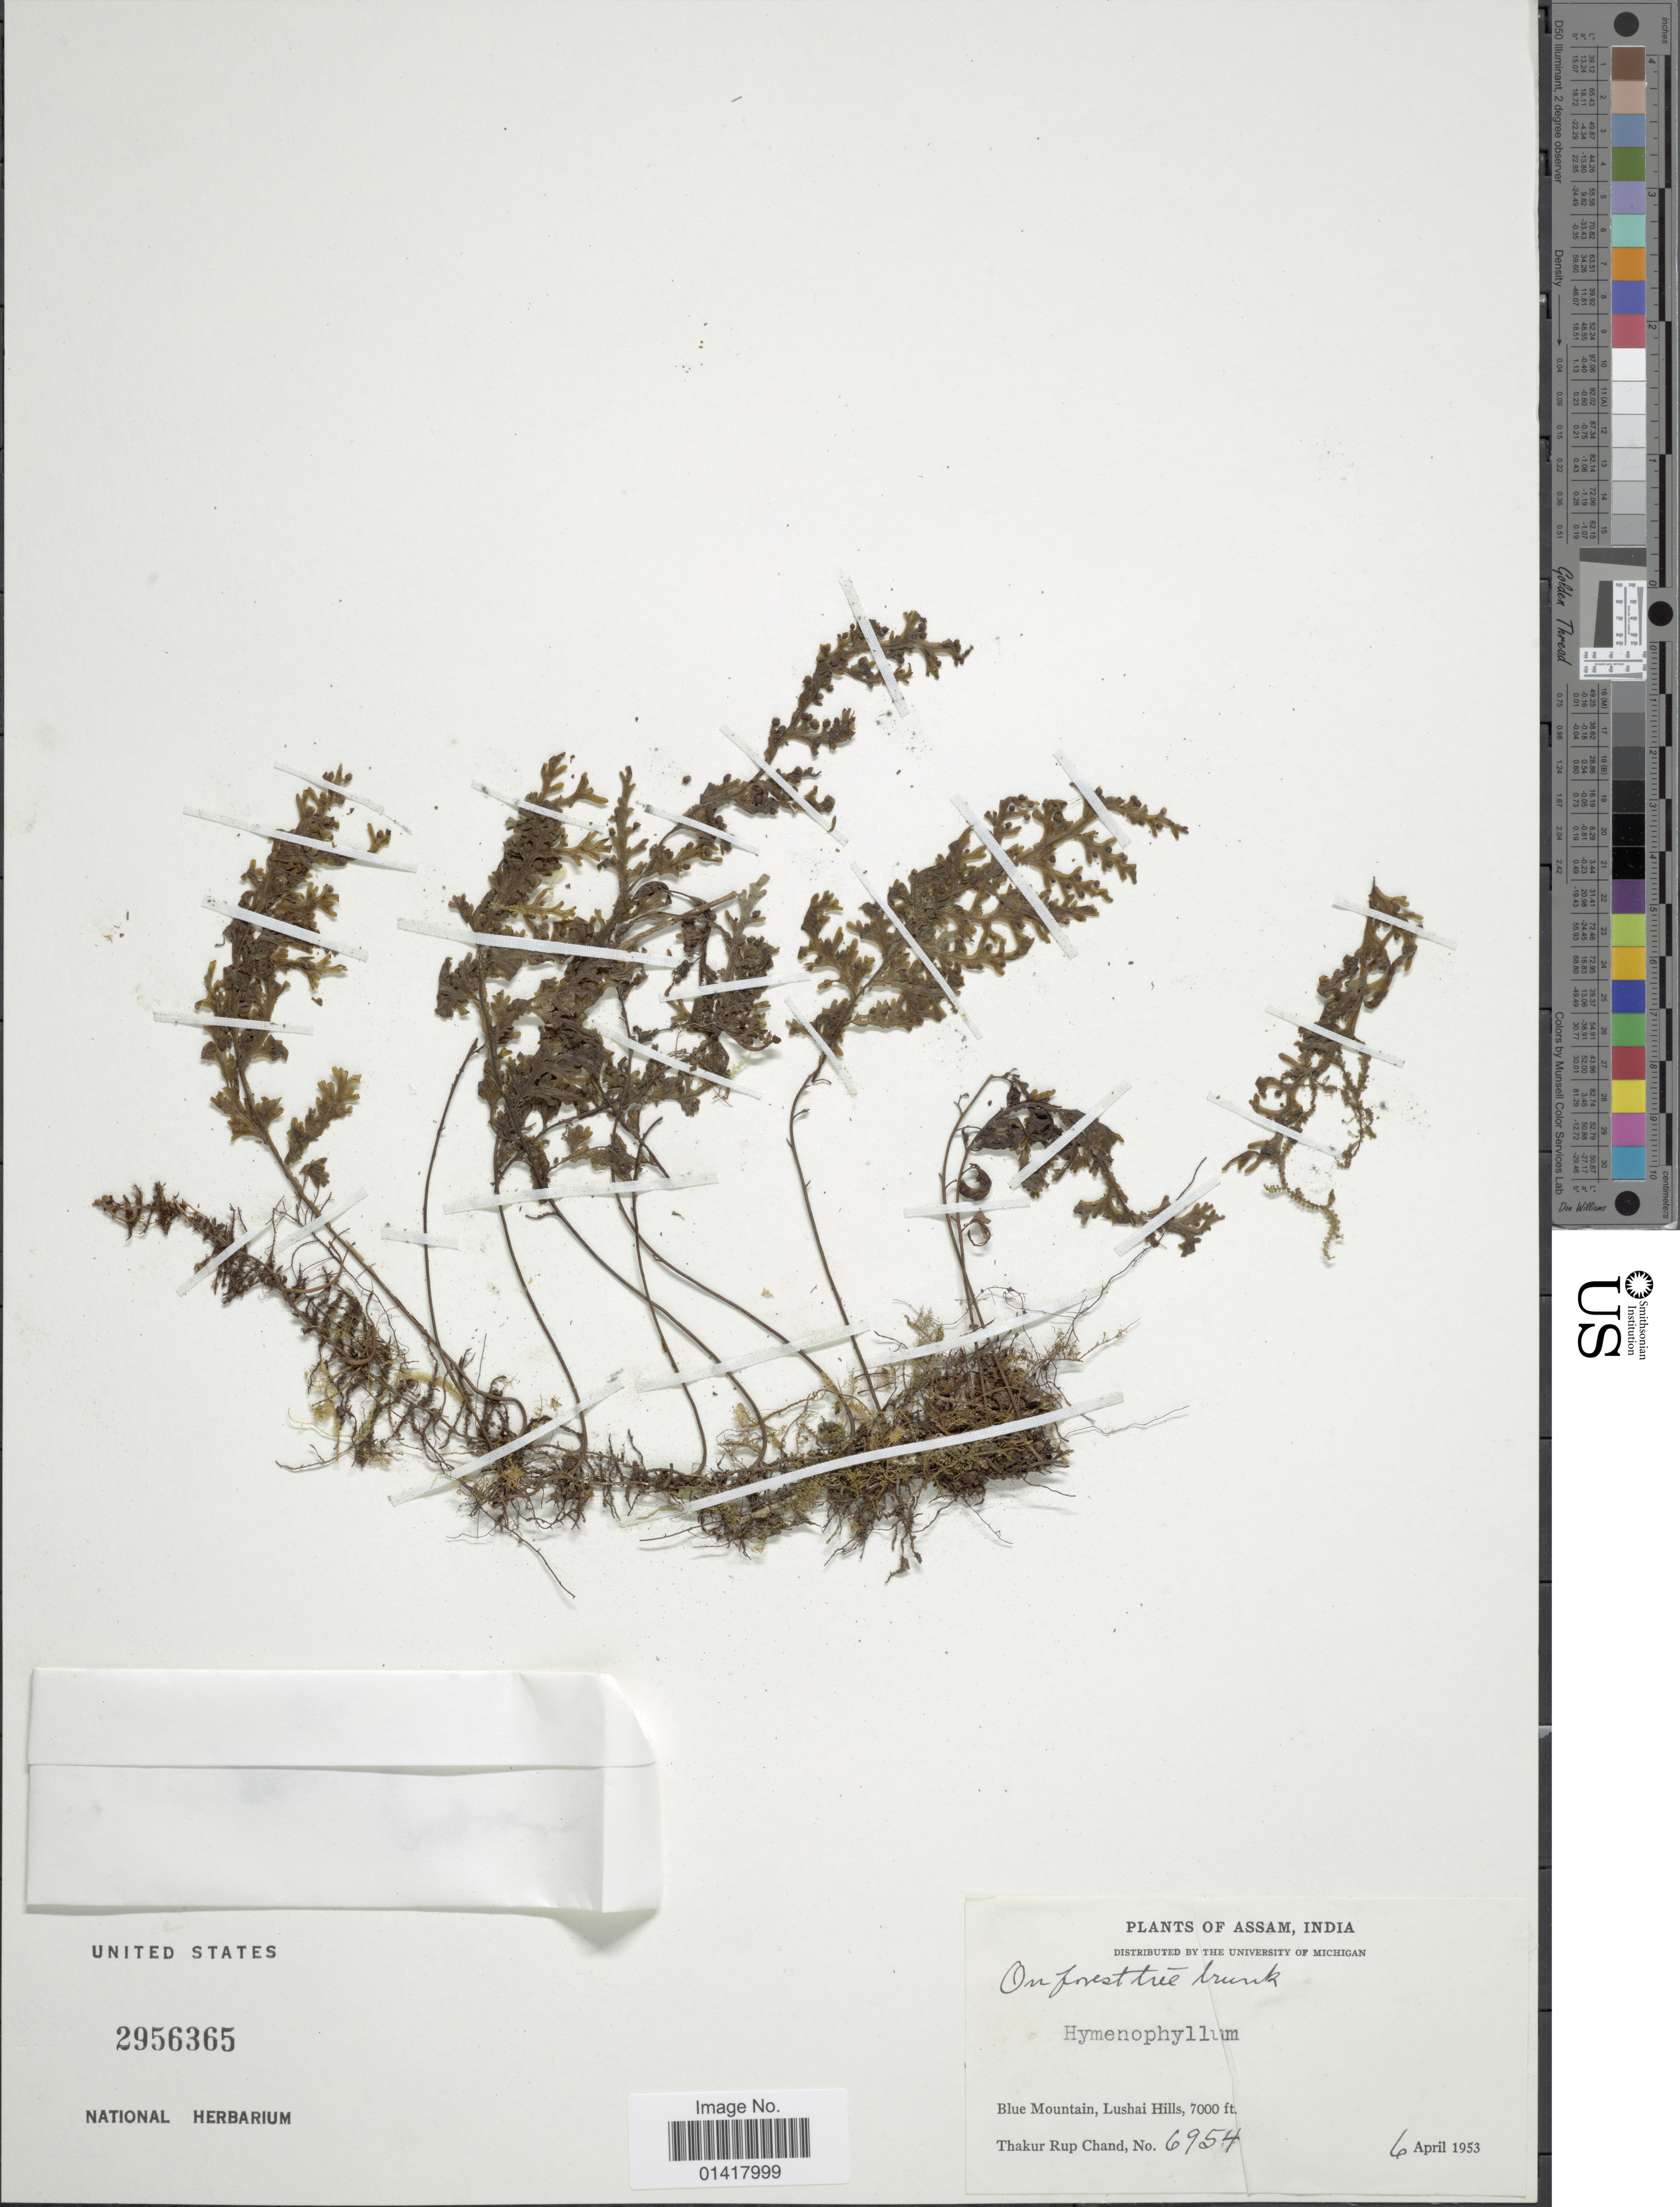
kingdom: Plantae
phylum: Tracheophyta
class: Polypodiopsida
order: Hymenophyllales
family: Hymenophyllaceae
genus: Hymenophyllum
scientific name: Hymenophyllum sp.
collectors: T. R. Chand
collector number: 6954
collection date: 1953-04-06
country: India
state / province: Assam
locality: Blue Mountain, Lushai Hills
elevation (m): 2134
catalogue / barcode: US 2956365